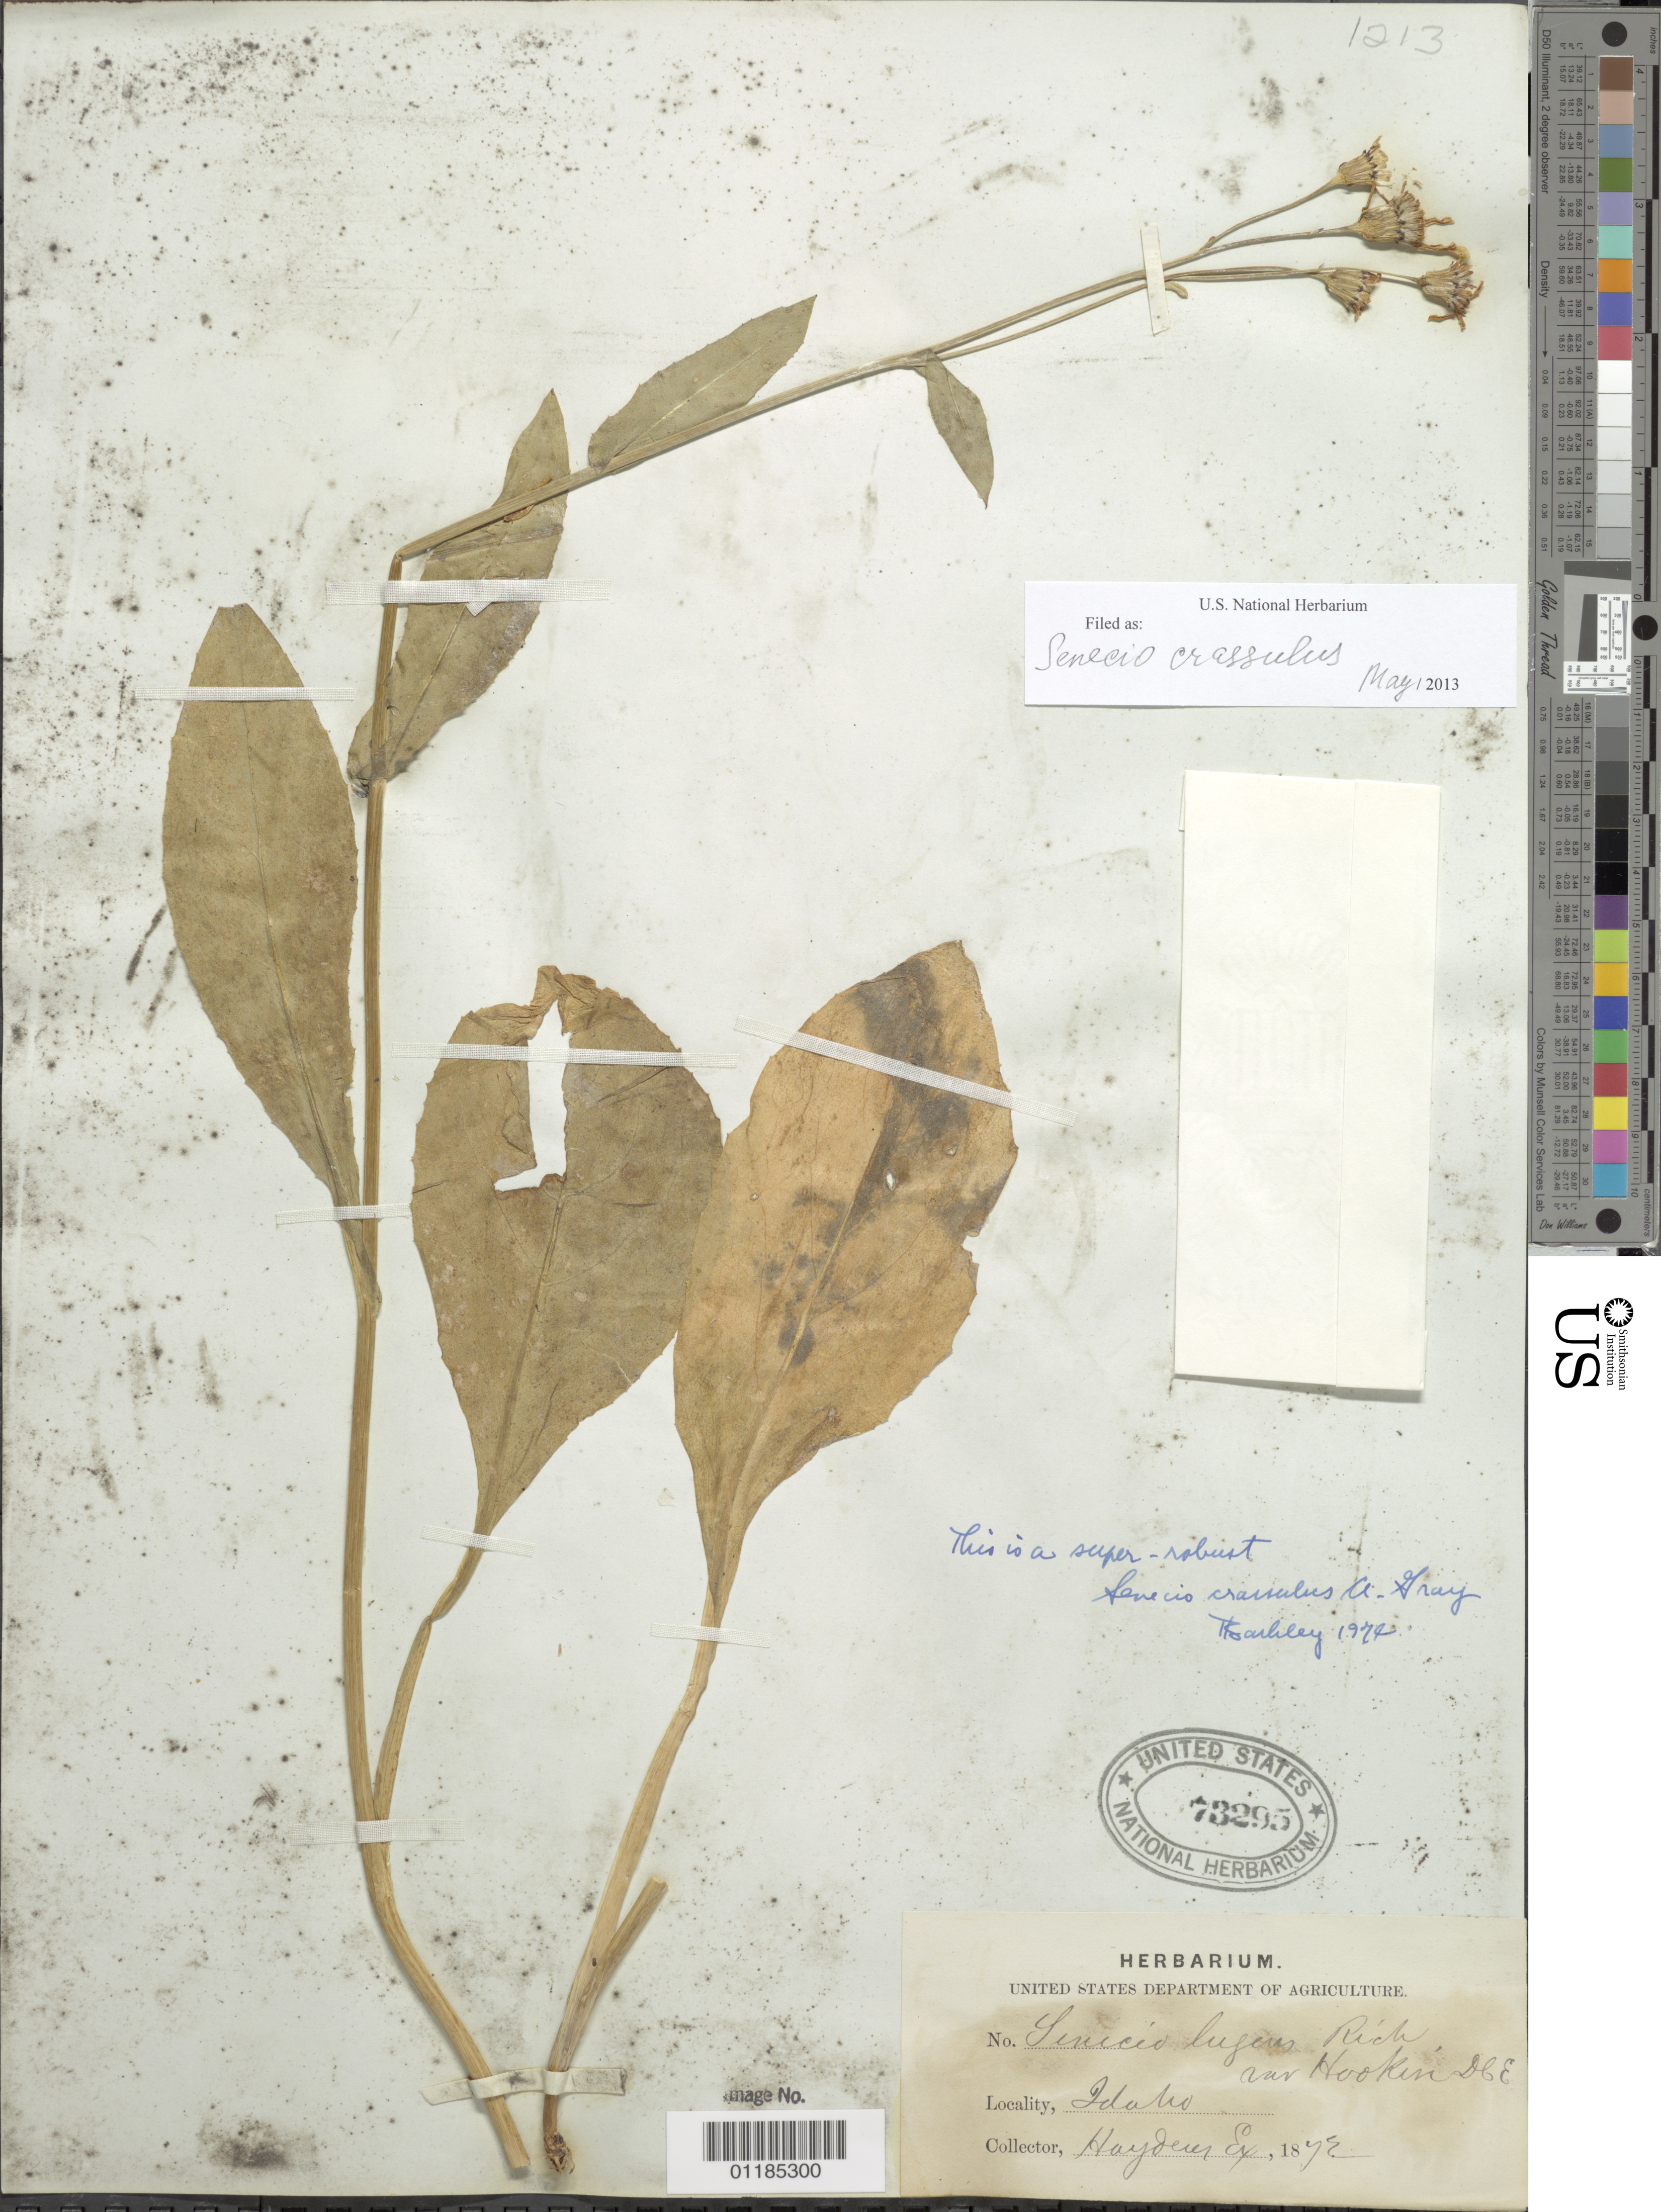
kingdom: Plantae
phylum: Tracheophyta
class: Magnoliopsida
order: Asterales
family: Asteraceae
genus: Senecio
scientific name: Senecio crassulus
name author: A. Gray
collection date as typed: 1872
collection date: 1872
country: United States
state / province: Idaho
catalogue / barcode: US 73295